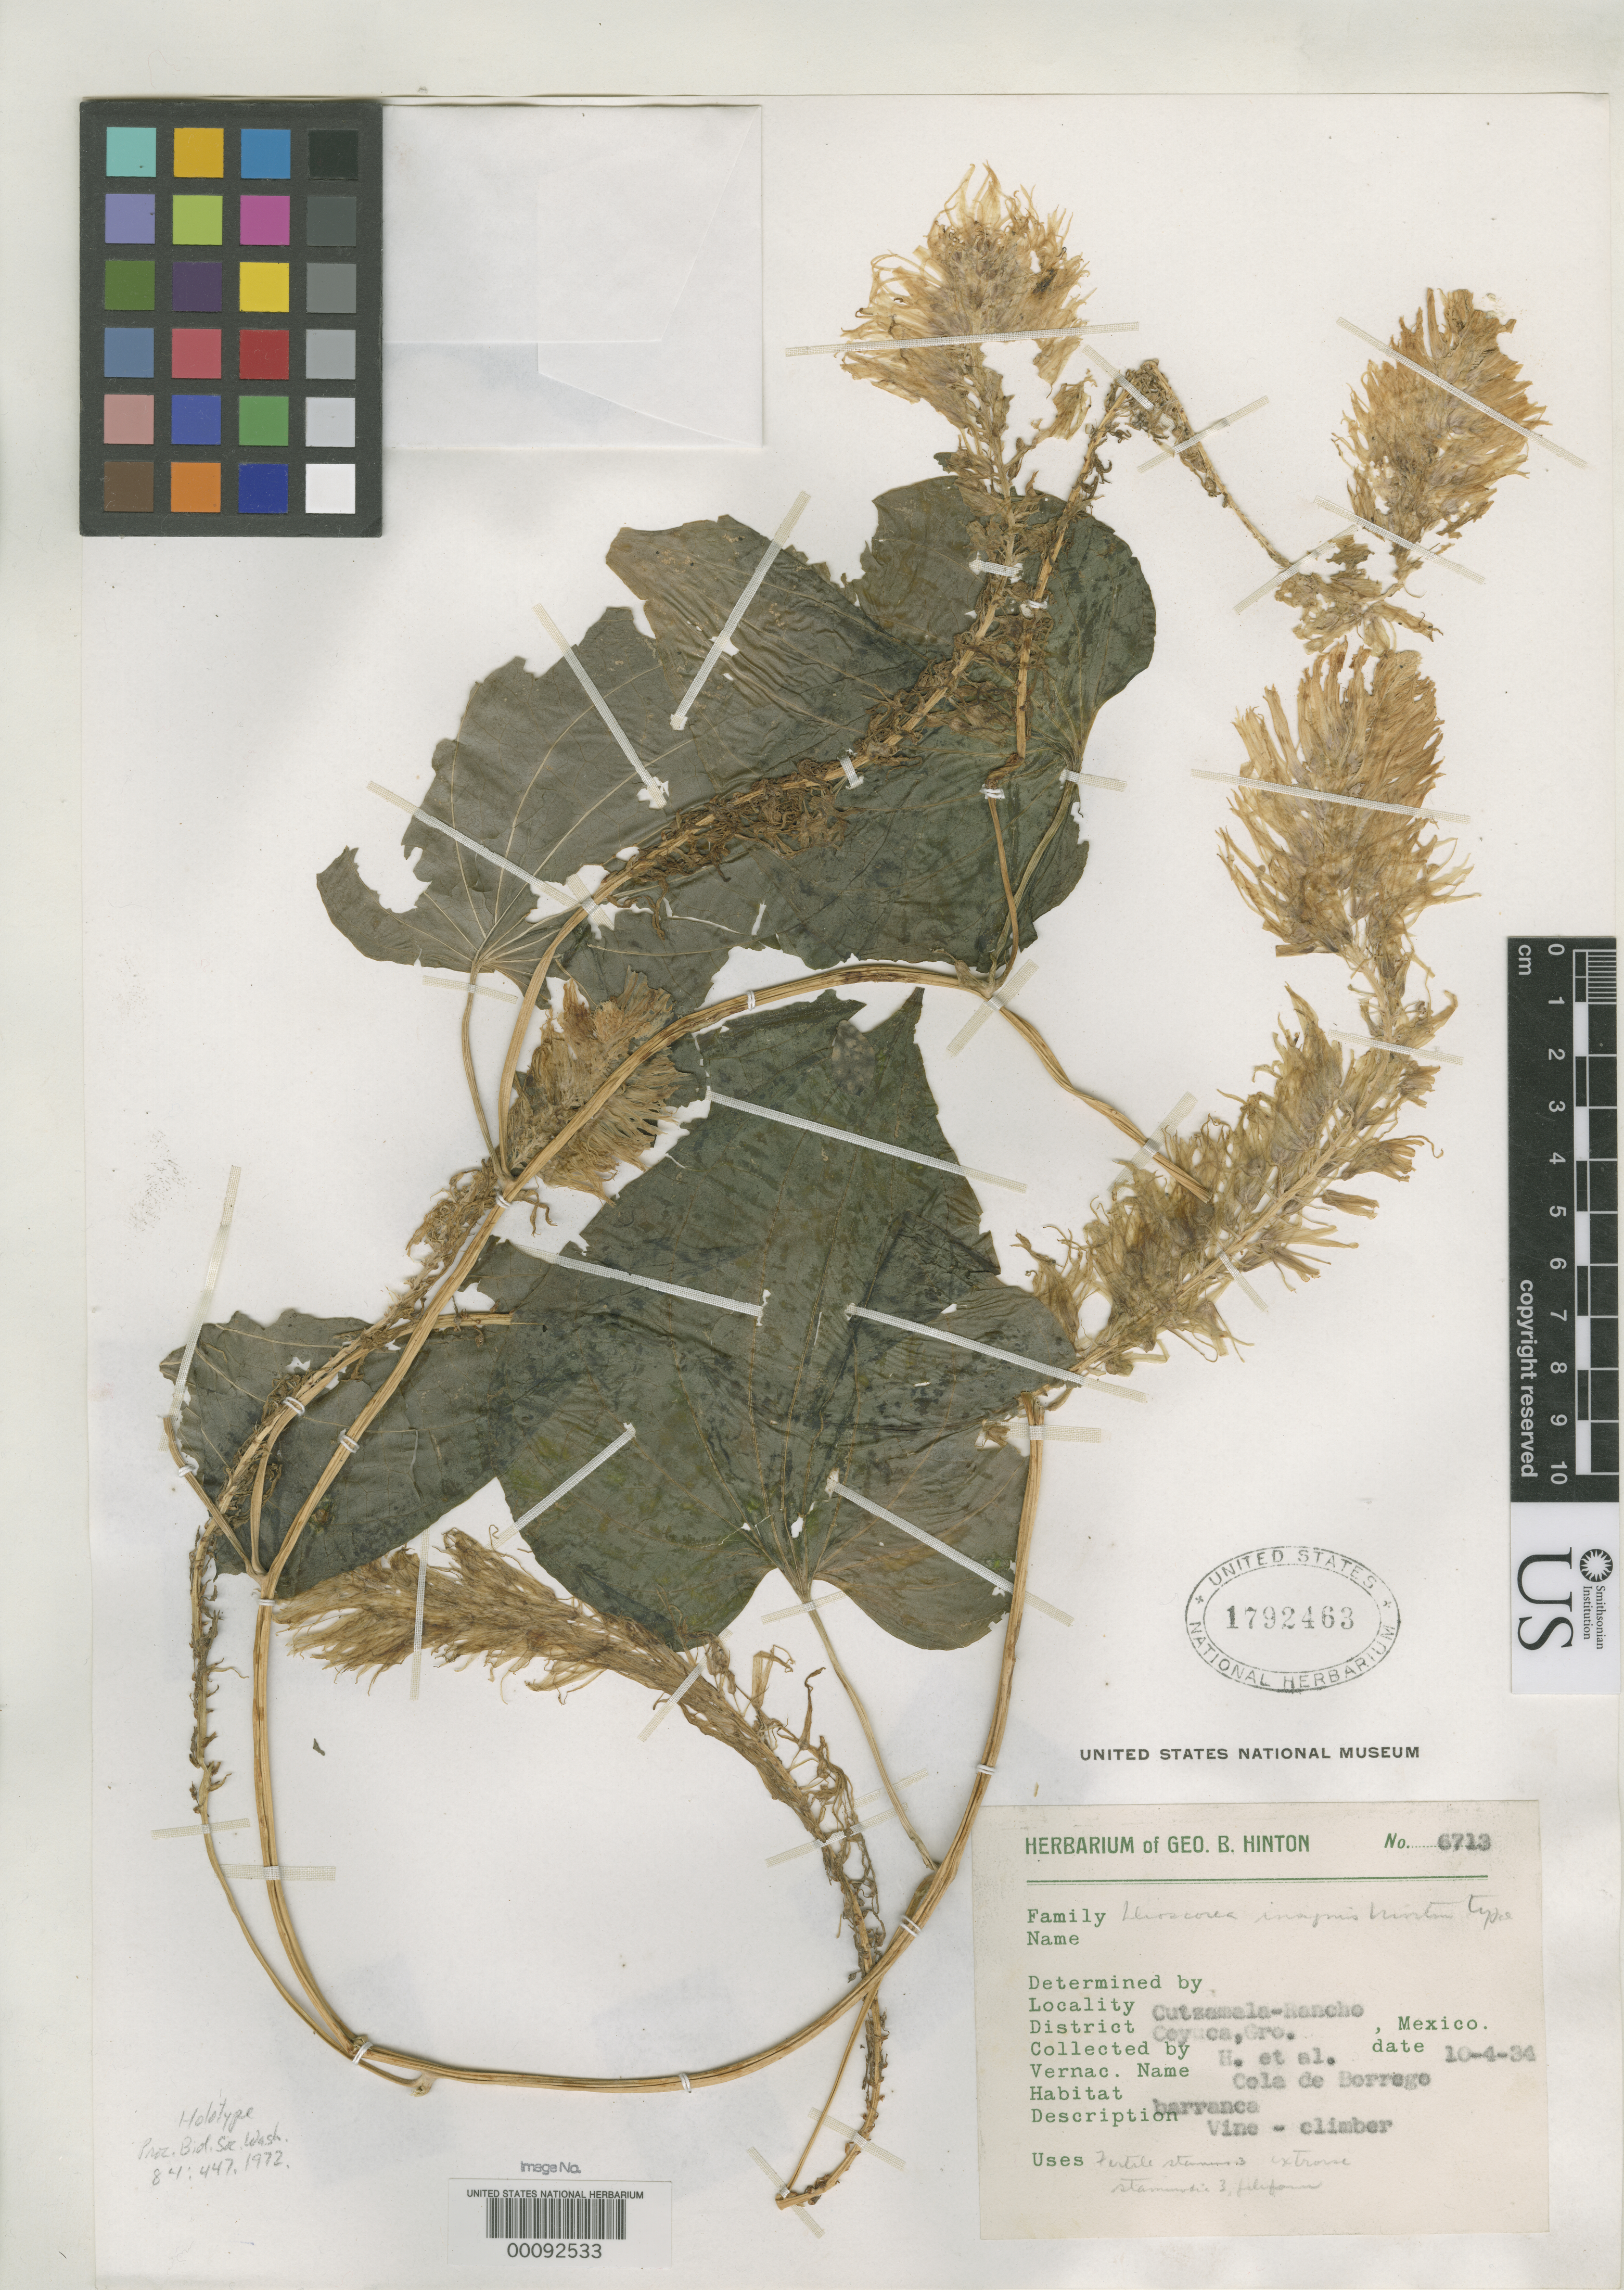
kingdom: Plantae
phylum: Tracheophyta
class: Liliopsida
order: Dioscoreales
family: Dioscoreaceae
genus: Dioscorea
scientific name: Dioscorea insignis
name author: C.V. Morton & B.G. Schub.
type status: Holotype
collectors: G. B. Hinton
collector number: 6713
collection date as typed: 04 Oct 1934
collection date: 1934-10-04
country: Mexico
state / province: Guerrero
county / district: Coyuca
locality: Cutzamalato Brancho.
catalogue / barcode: US 1792463